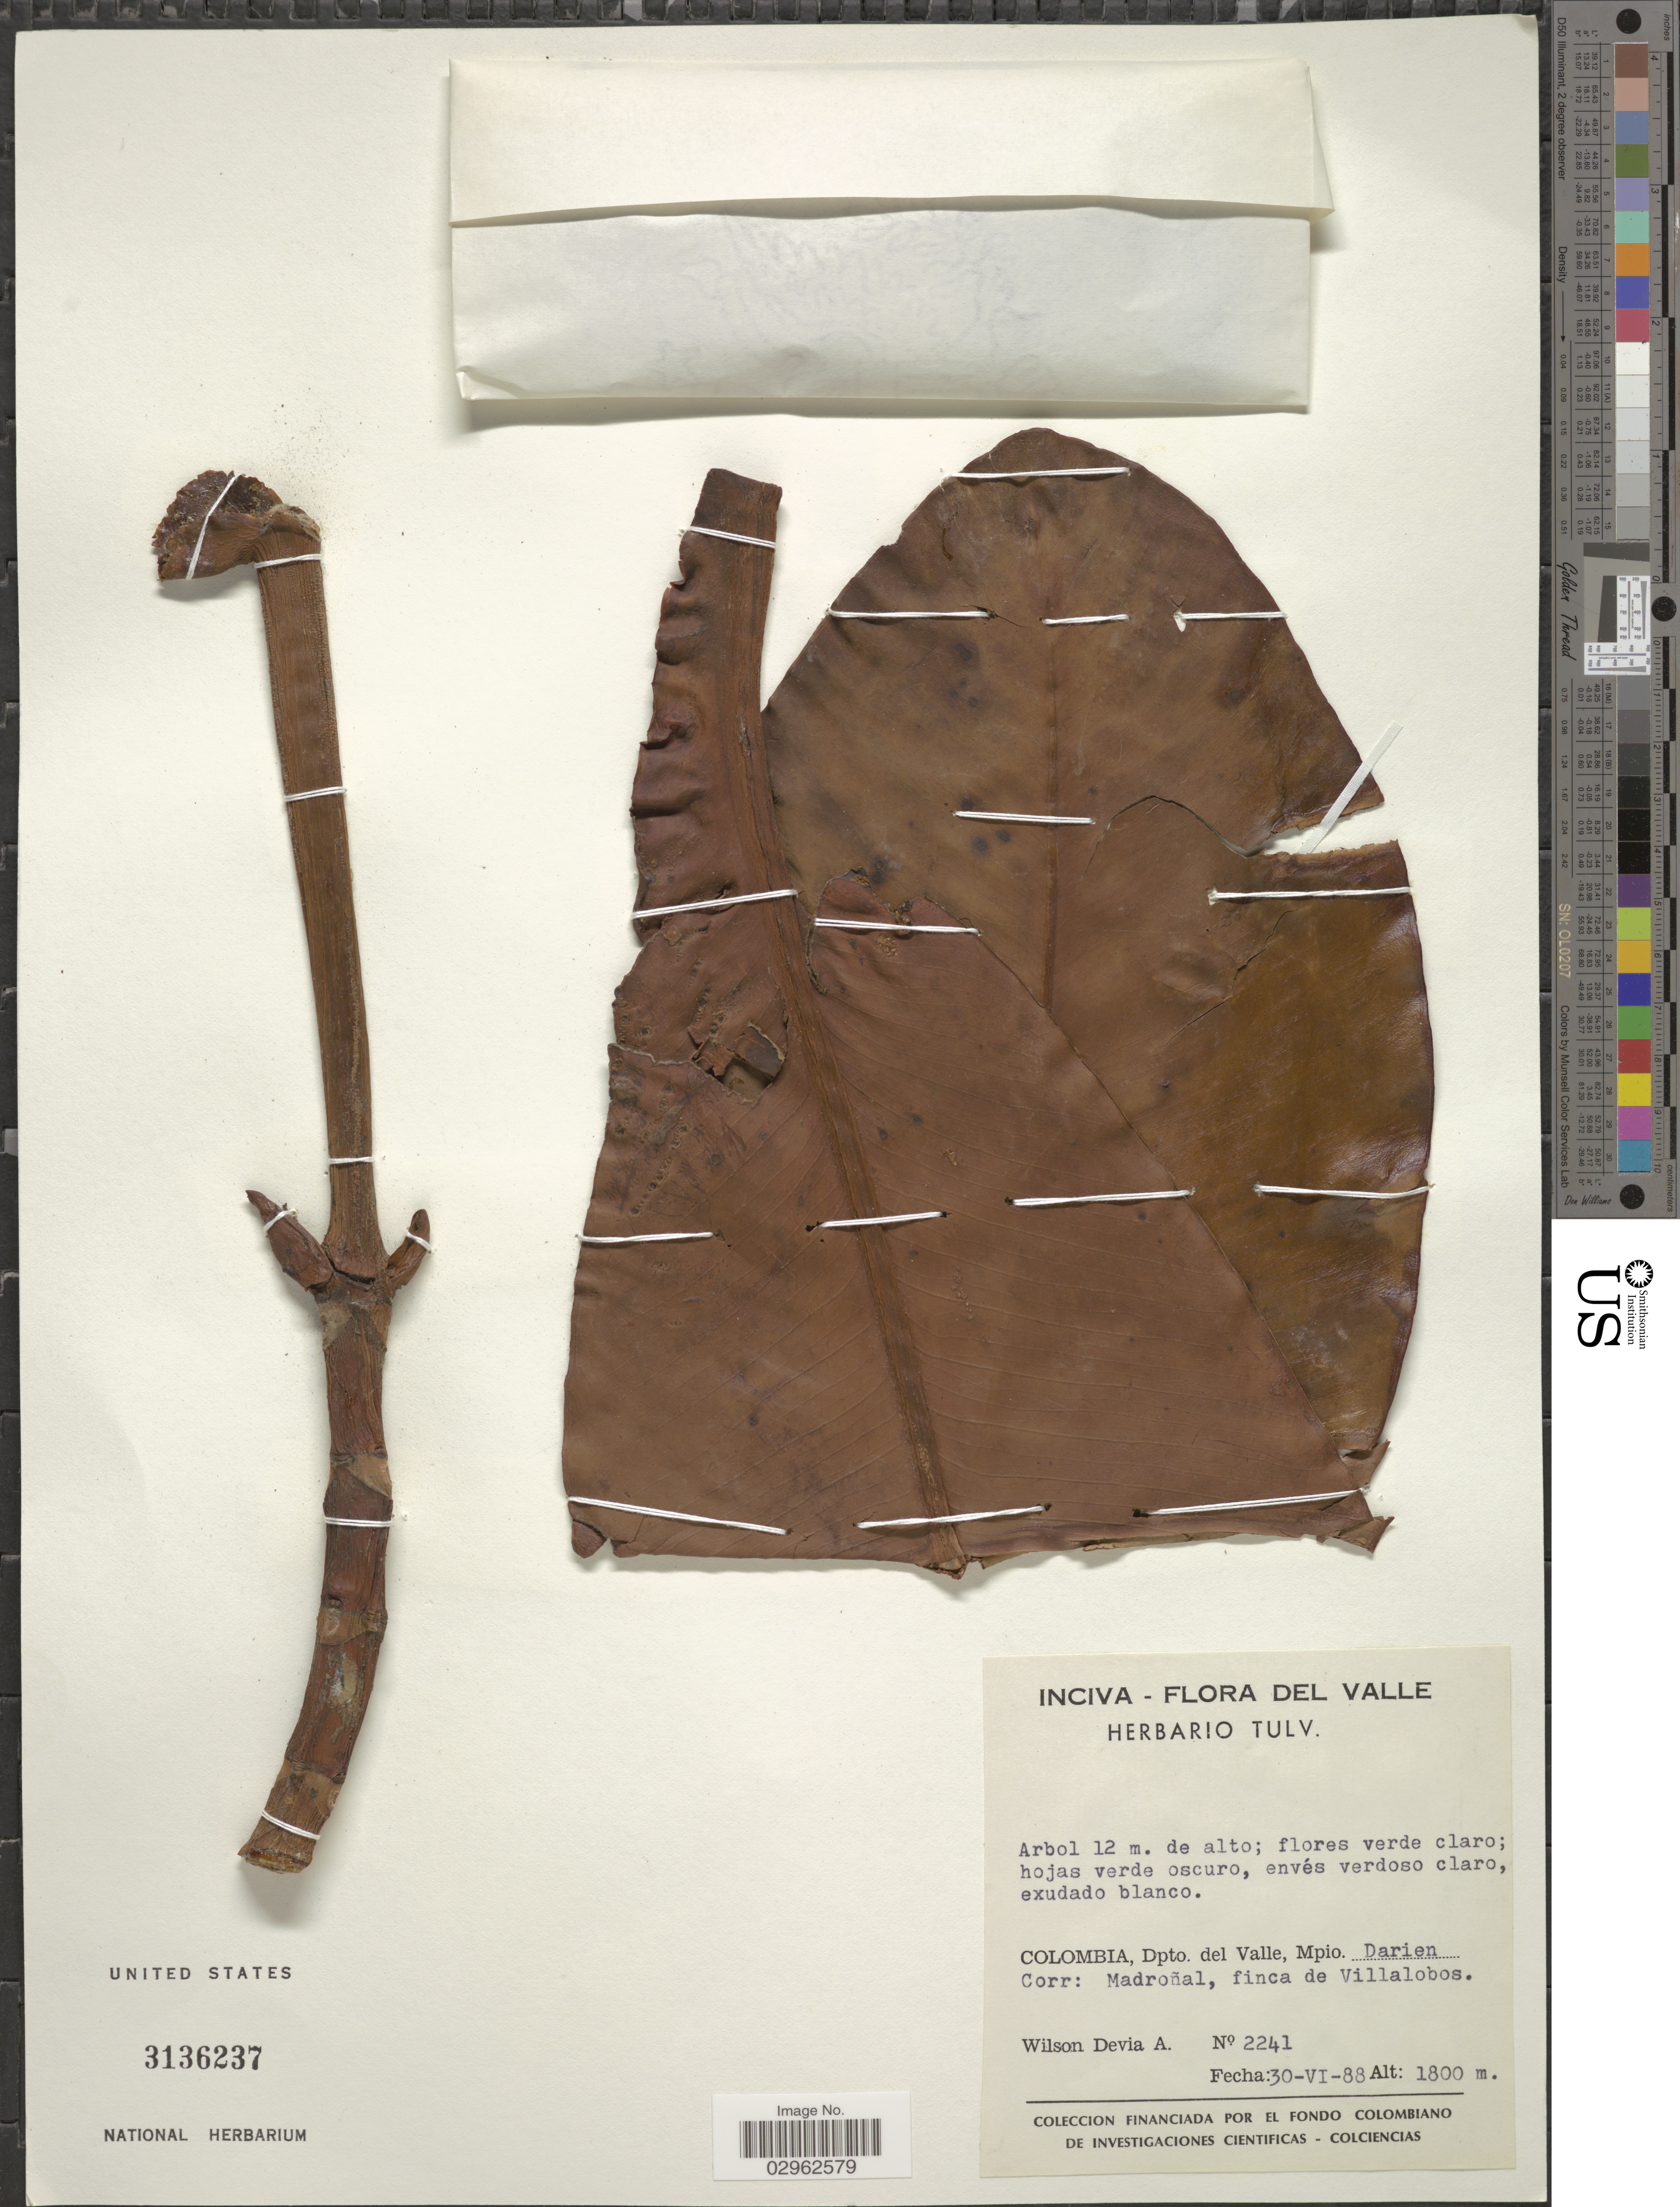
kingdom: Plantae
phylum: Tracheophyta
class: Magnoliopsida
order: Malpighiales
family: Clusiaceae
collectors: W. Devia A.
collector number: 2241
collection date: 1988-06-30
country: Colombia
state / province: Valle del Cauca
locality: Dpto. del Valle, Mpio. Darien, Corr: Madroñal, finca de Villalobos. Del Valle.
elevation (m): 1800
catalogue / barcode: US 3136237